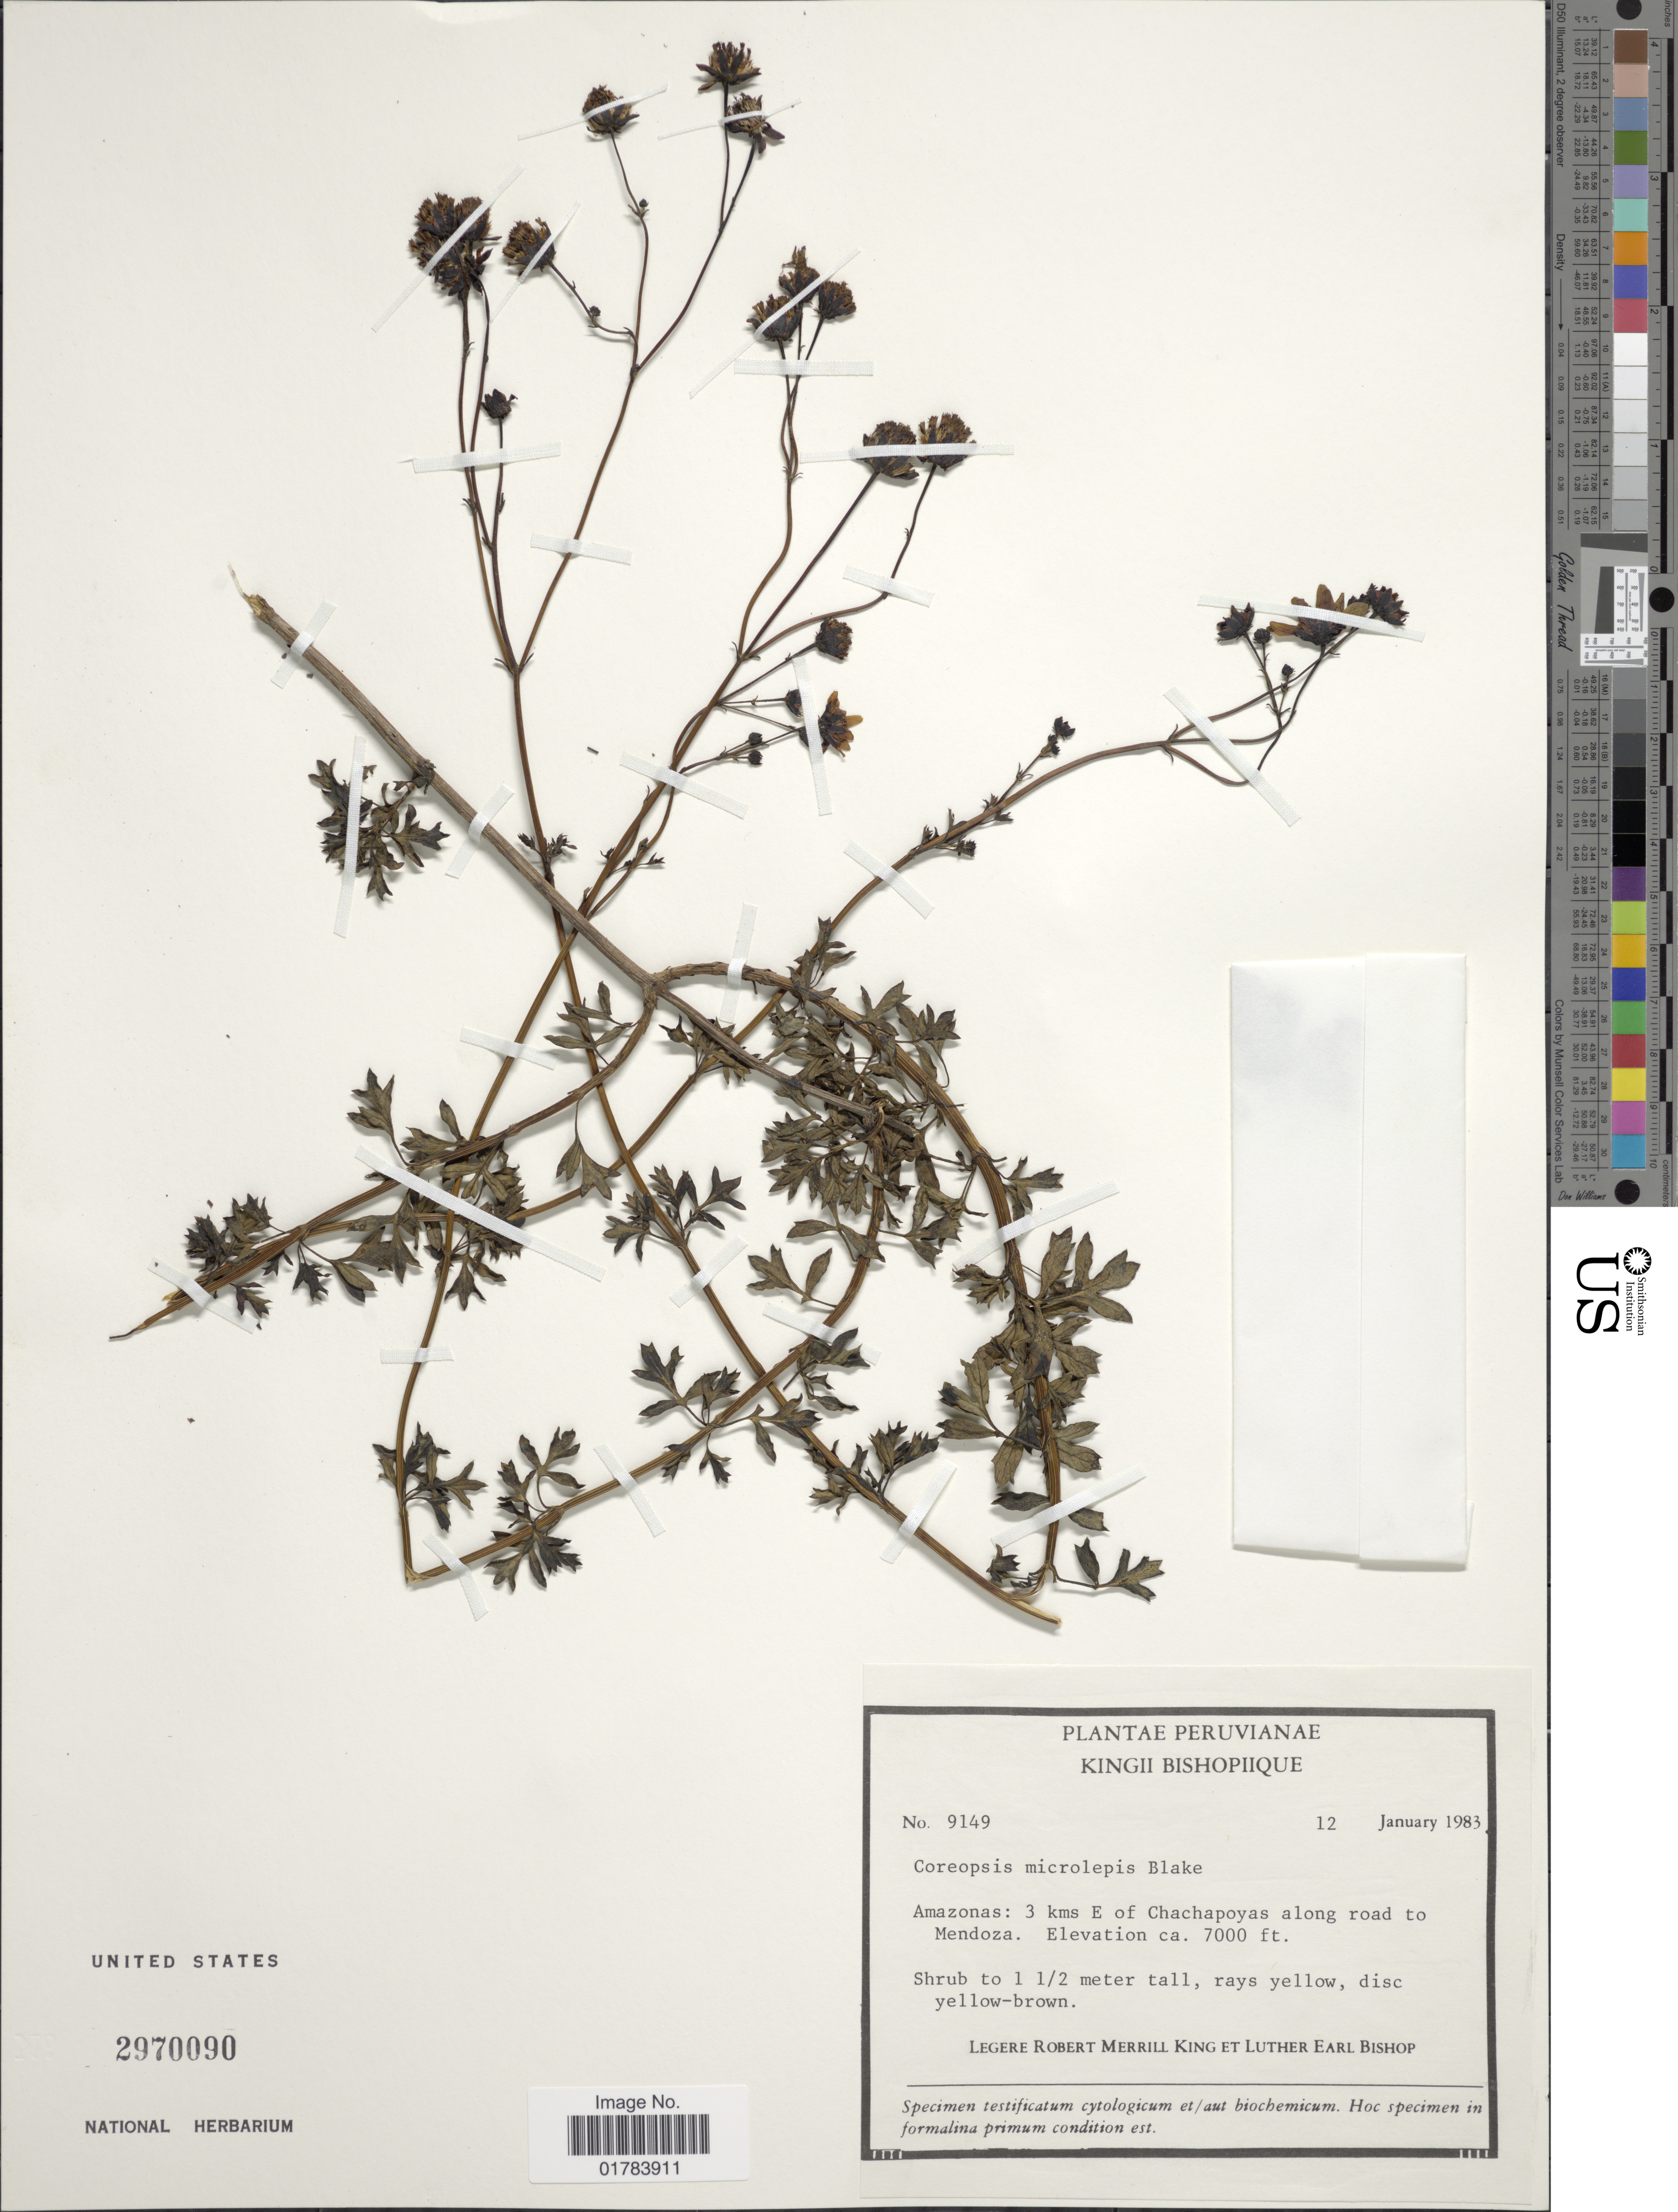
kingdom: Plantae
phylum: Tracheophyta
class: Magnoliopsida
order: Asterales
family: Asteraceae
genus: Coreopsis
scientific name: Coreopsis microlepis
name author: S.F. Blake & Sherff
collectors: R. M. King & L. E. Bishop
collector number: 9149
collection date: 1983-01-12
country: Peru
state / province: Amazonas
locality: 3 kms E of Chachapoyas along road to Mendoza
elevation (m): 2134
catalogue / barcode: US 2970090